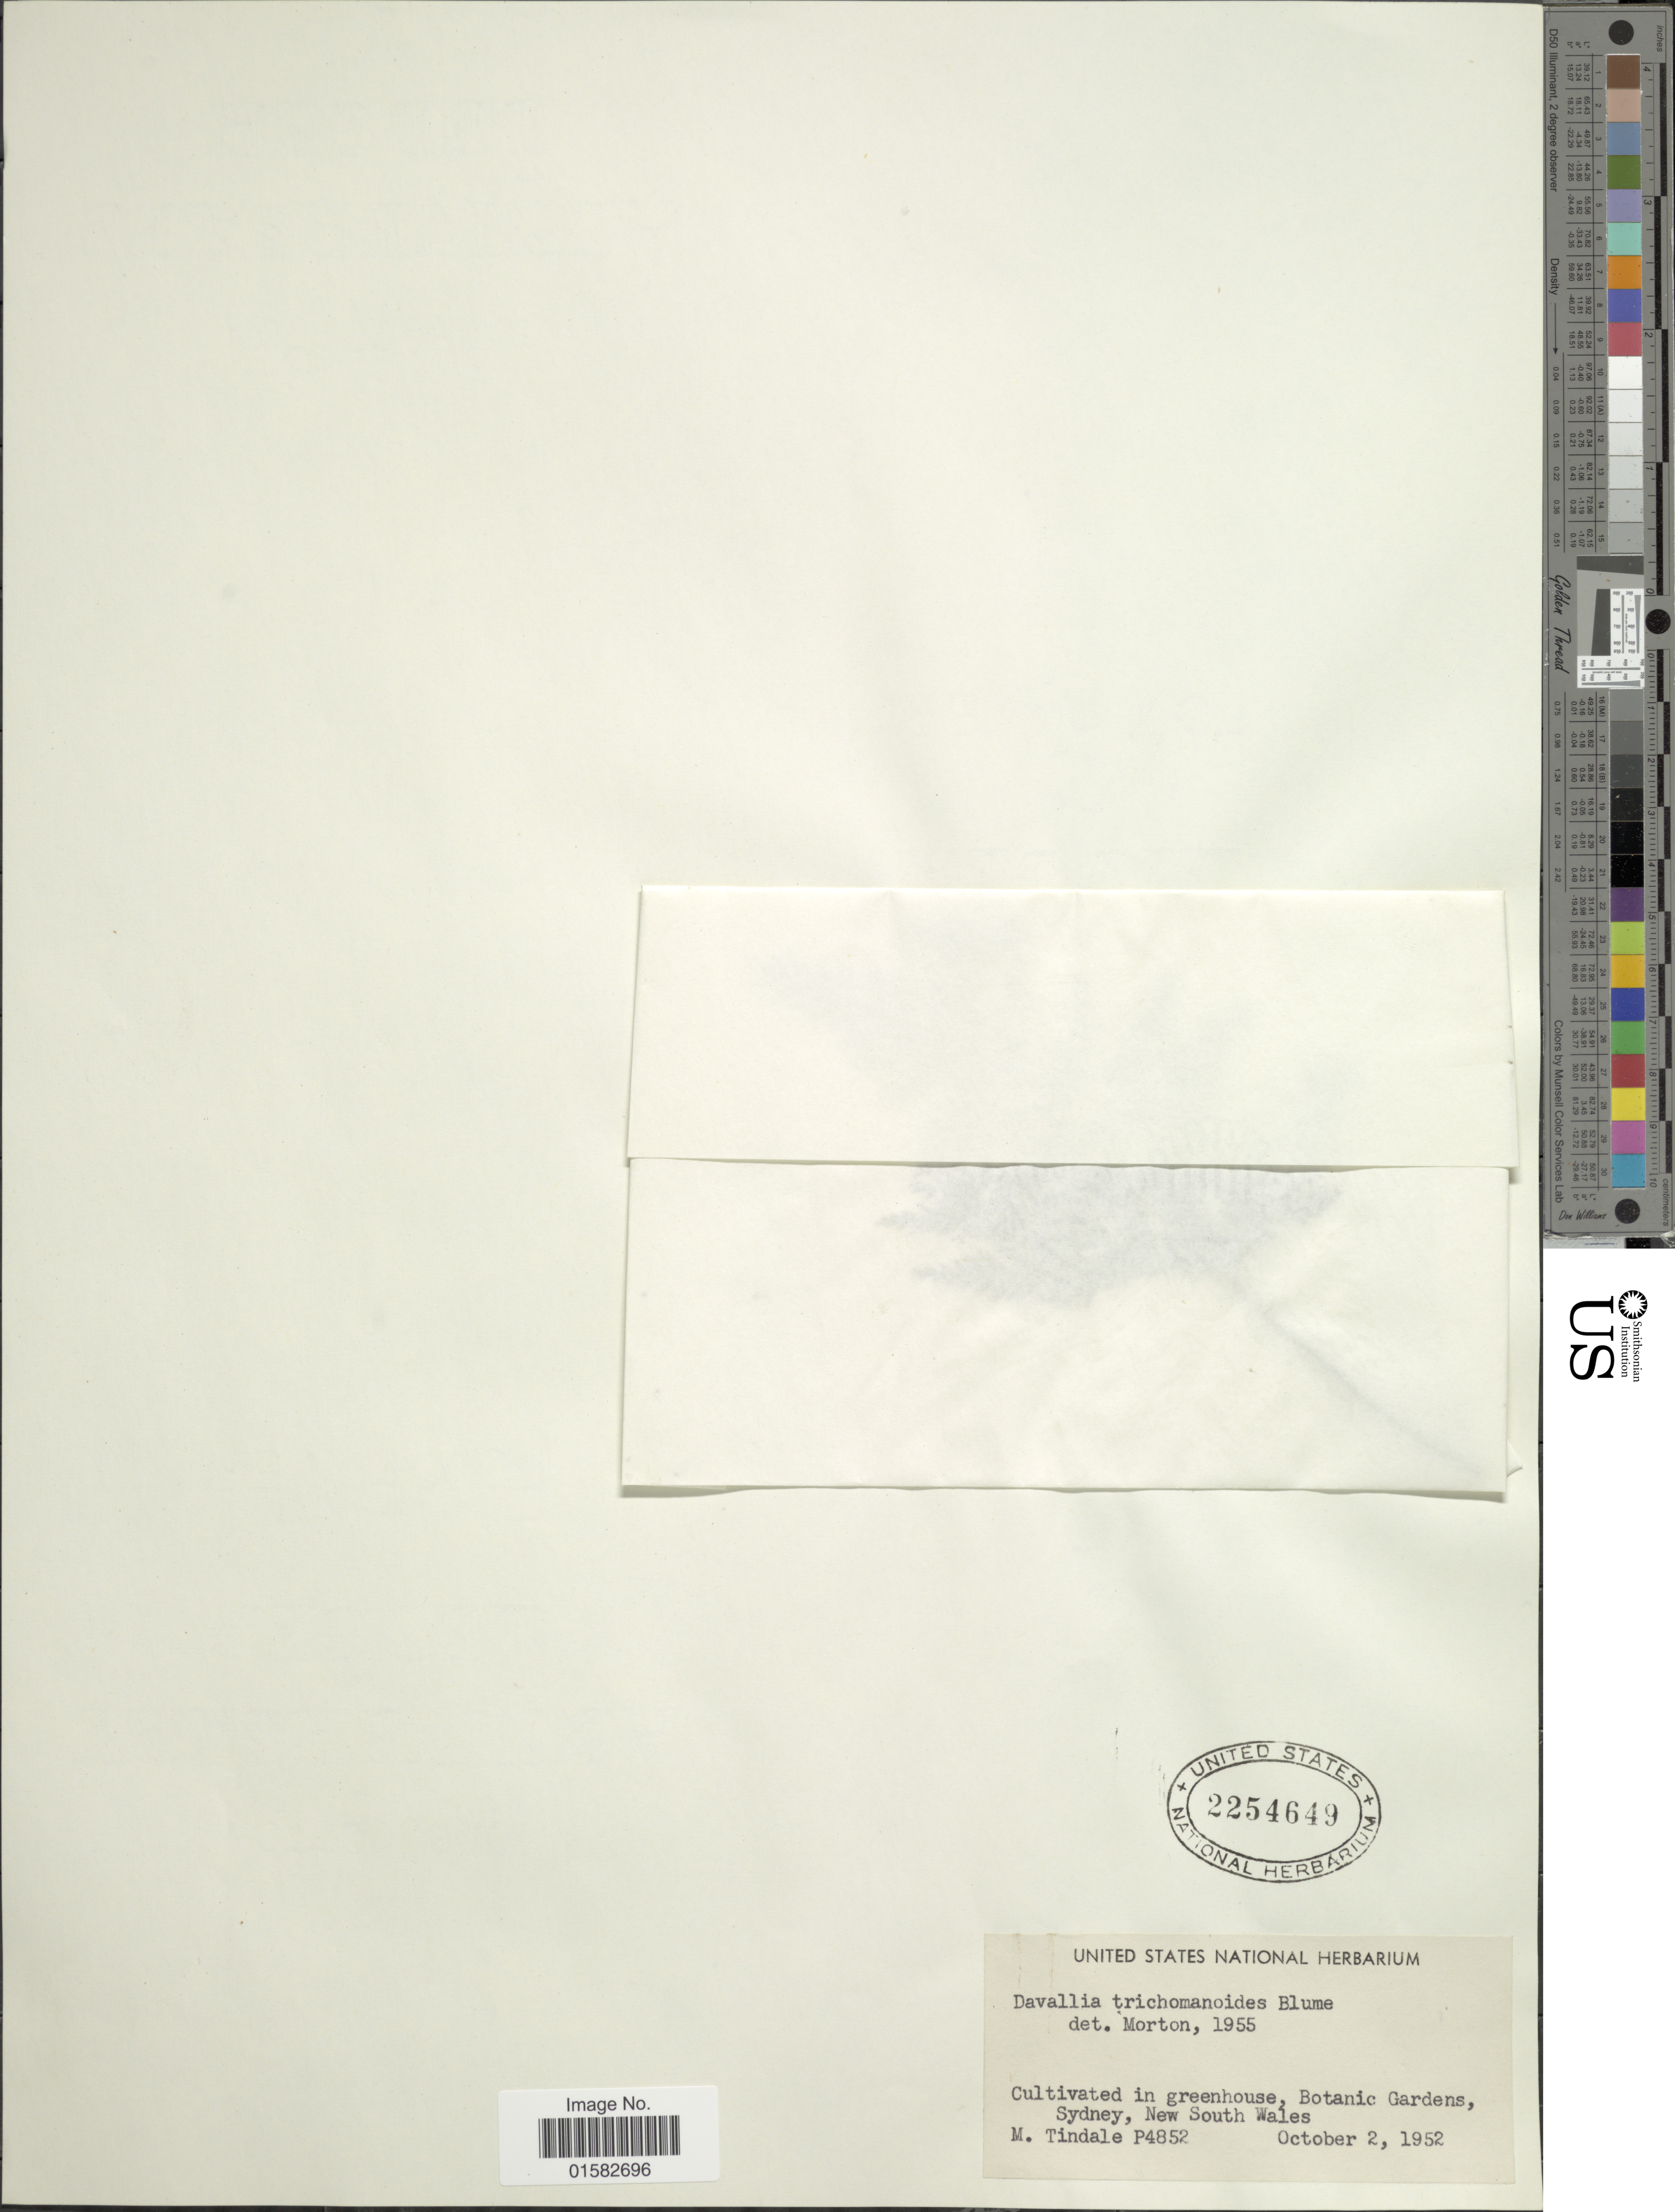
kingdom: Plantae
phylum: Tracheophyta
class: Polypodiopsida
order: Polypodiales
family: Davalliaceae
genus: Davallia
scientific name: Davallia trichomanoides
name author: Blume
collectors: M. D. Tindale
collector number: P 4852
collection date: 1952-10-02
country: Australia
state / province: New South Wales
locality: Cultivated in greenhouse, Botanic Gardens, Sydney.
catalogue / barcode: US 2254649